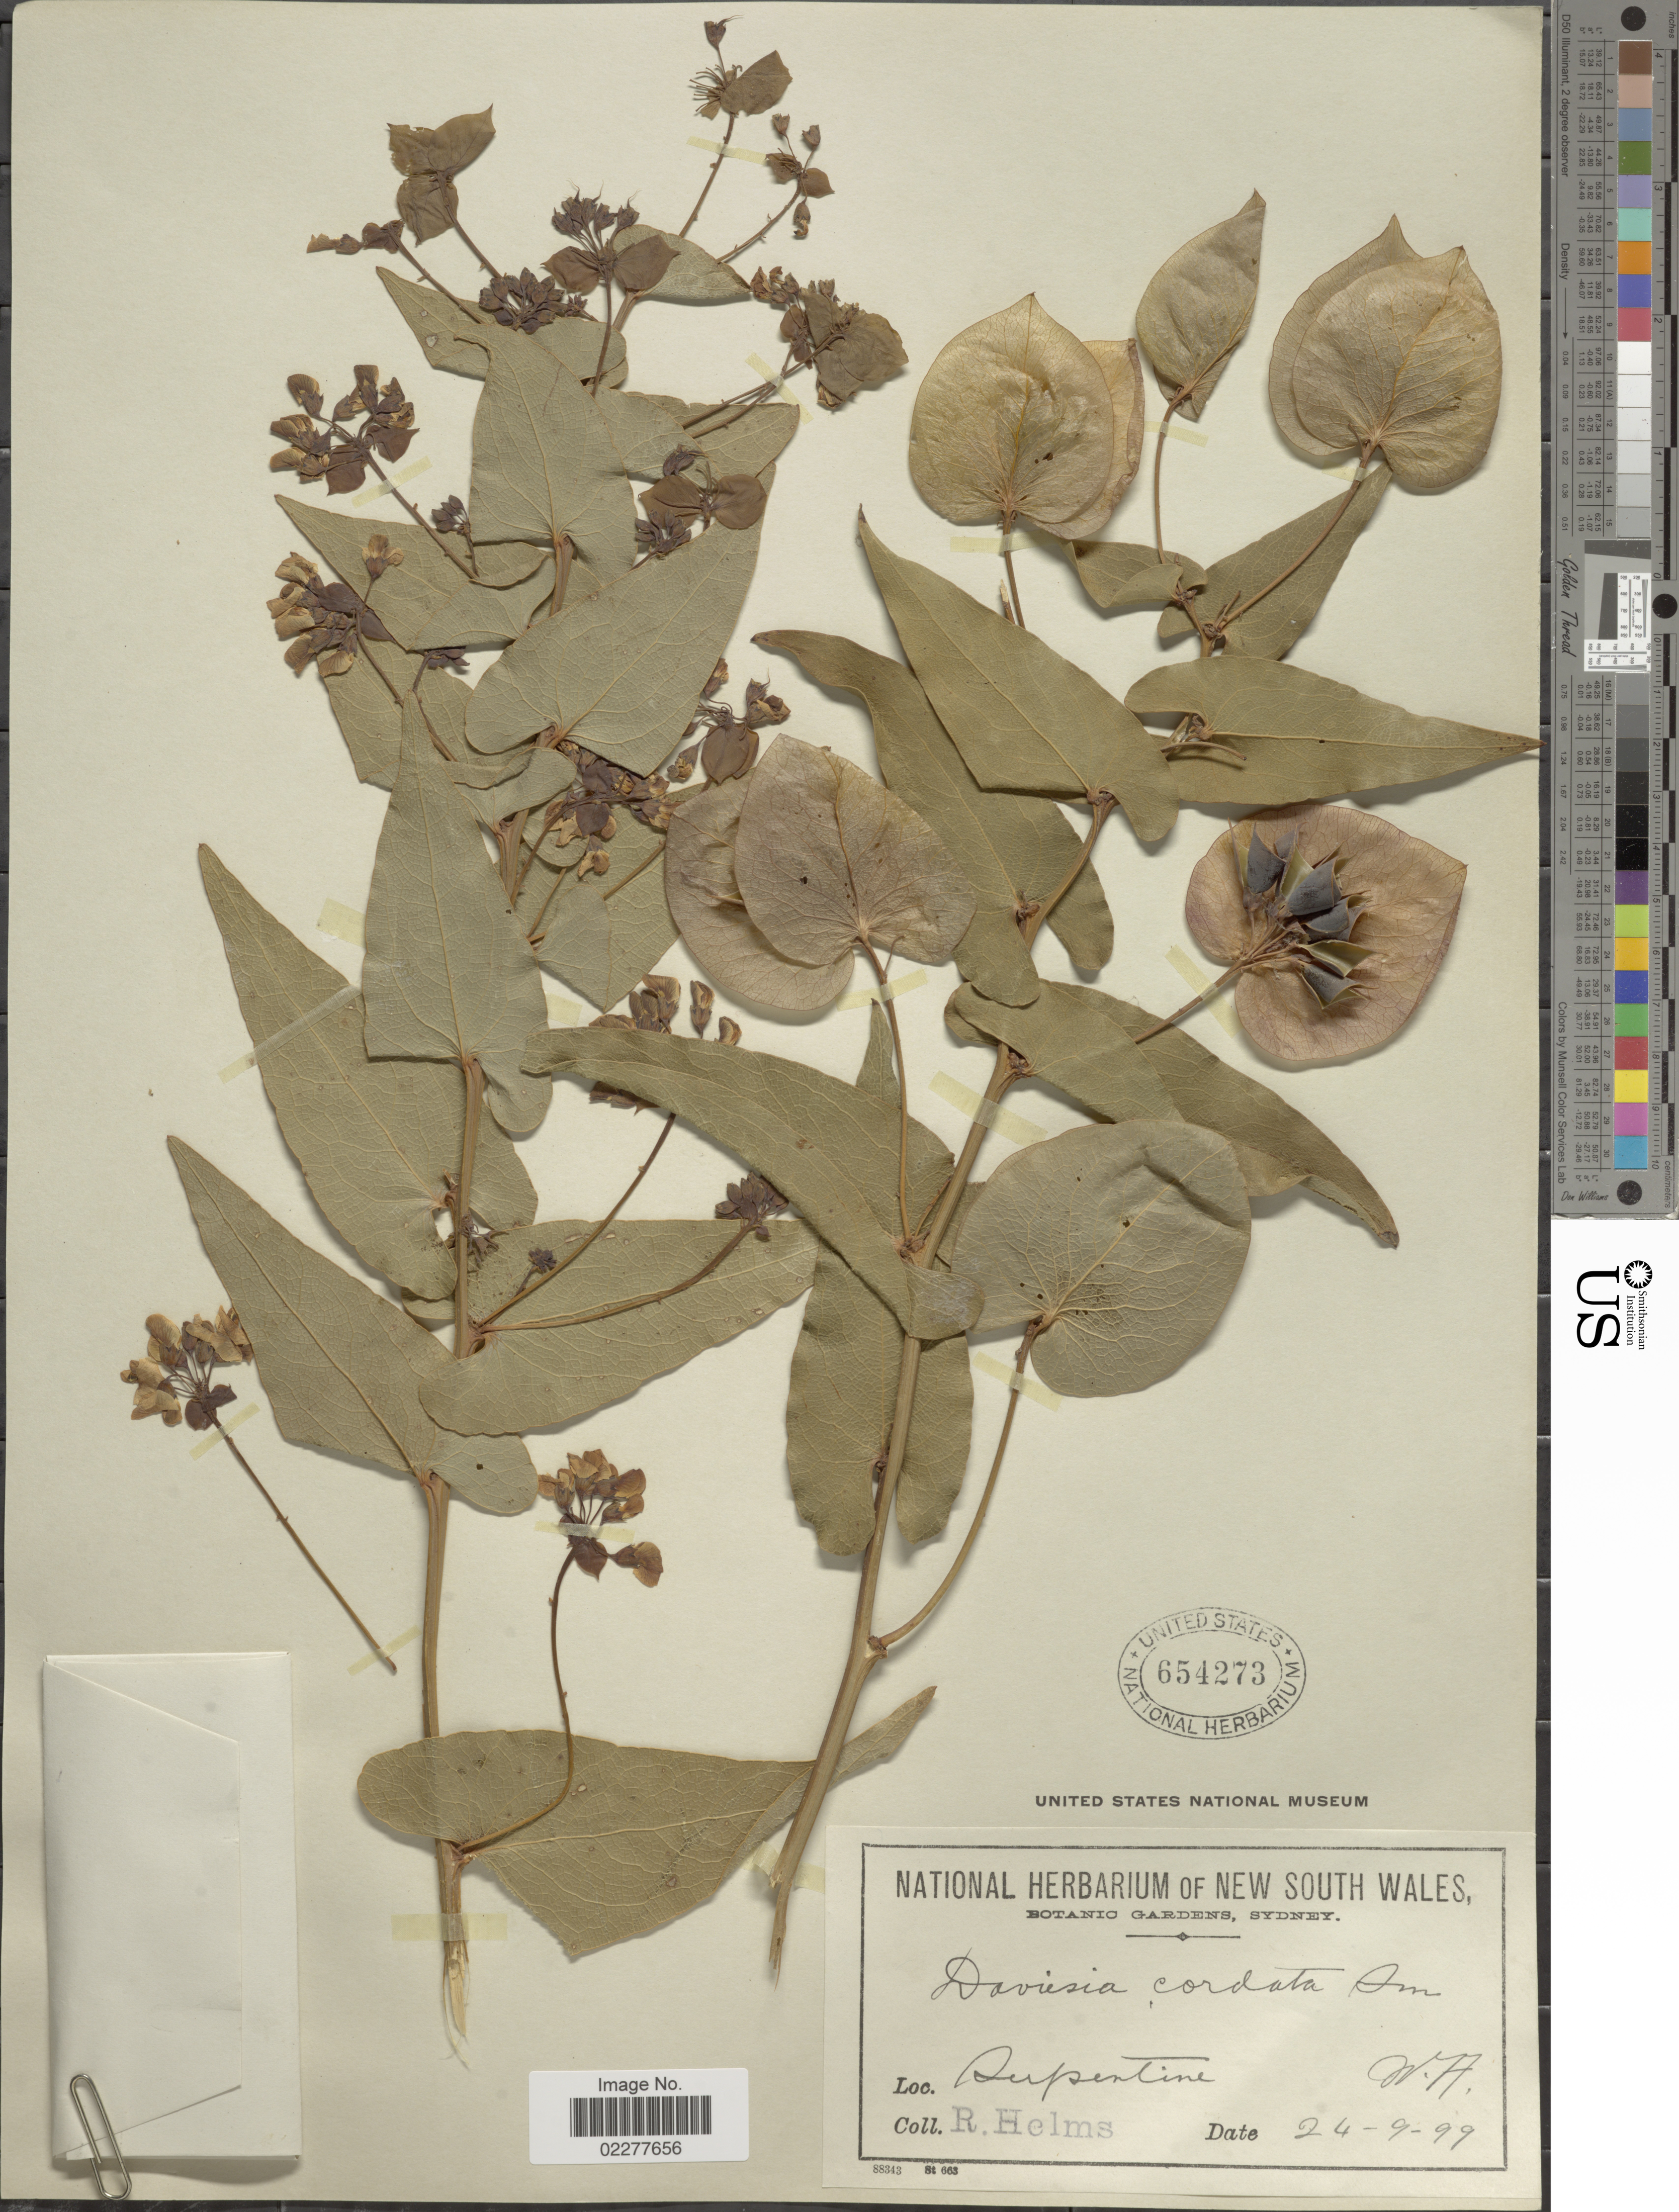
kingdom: Plantae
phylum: Tracheophyta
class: Magnoliopsida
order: Fabales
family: Fabaceae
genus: Daviesia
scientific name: Daviesia cordata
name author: Sm.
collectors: R. Helms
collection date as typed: Transcribed d/m/y: 21/9/99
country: Australia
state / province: Western Australia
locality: Serpentine W.A.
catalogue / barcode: US 654273